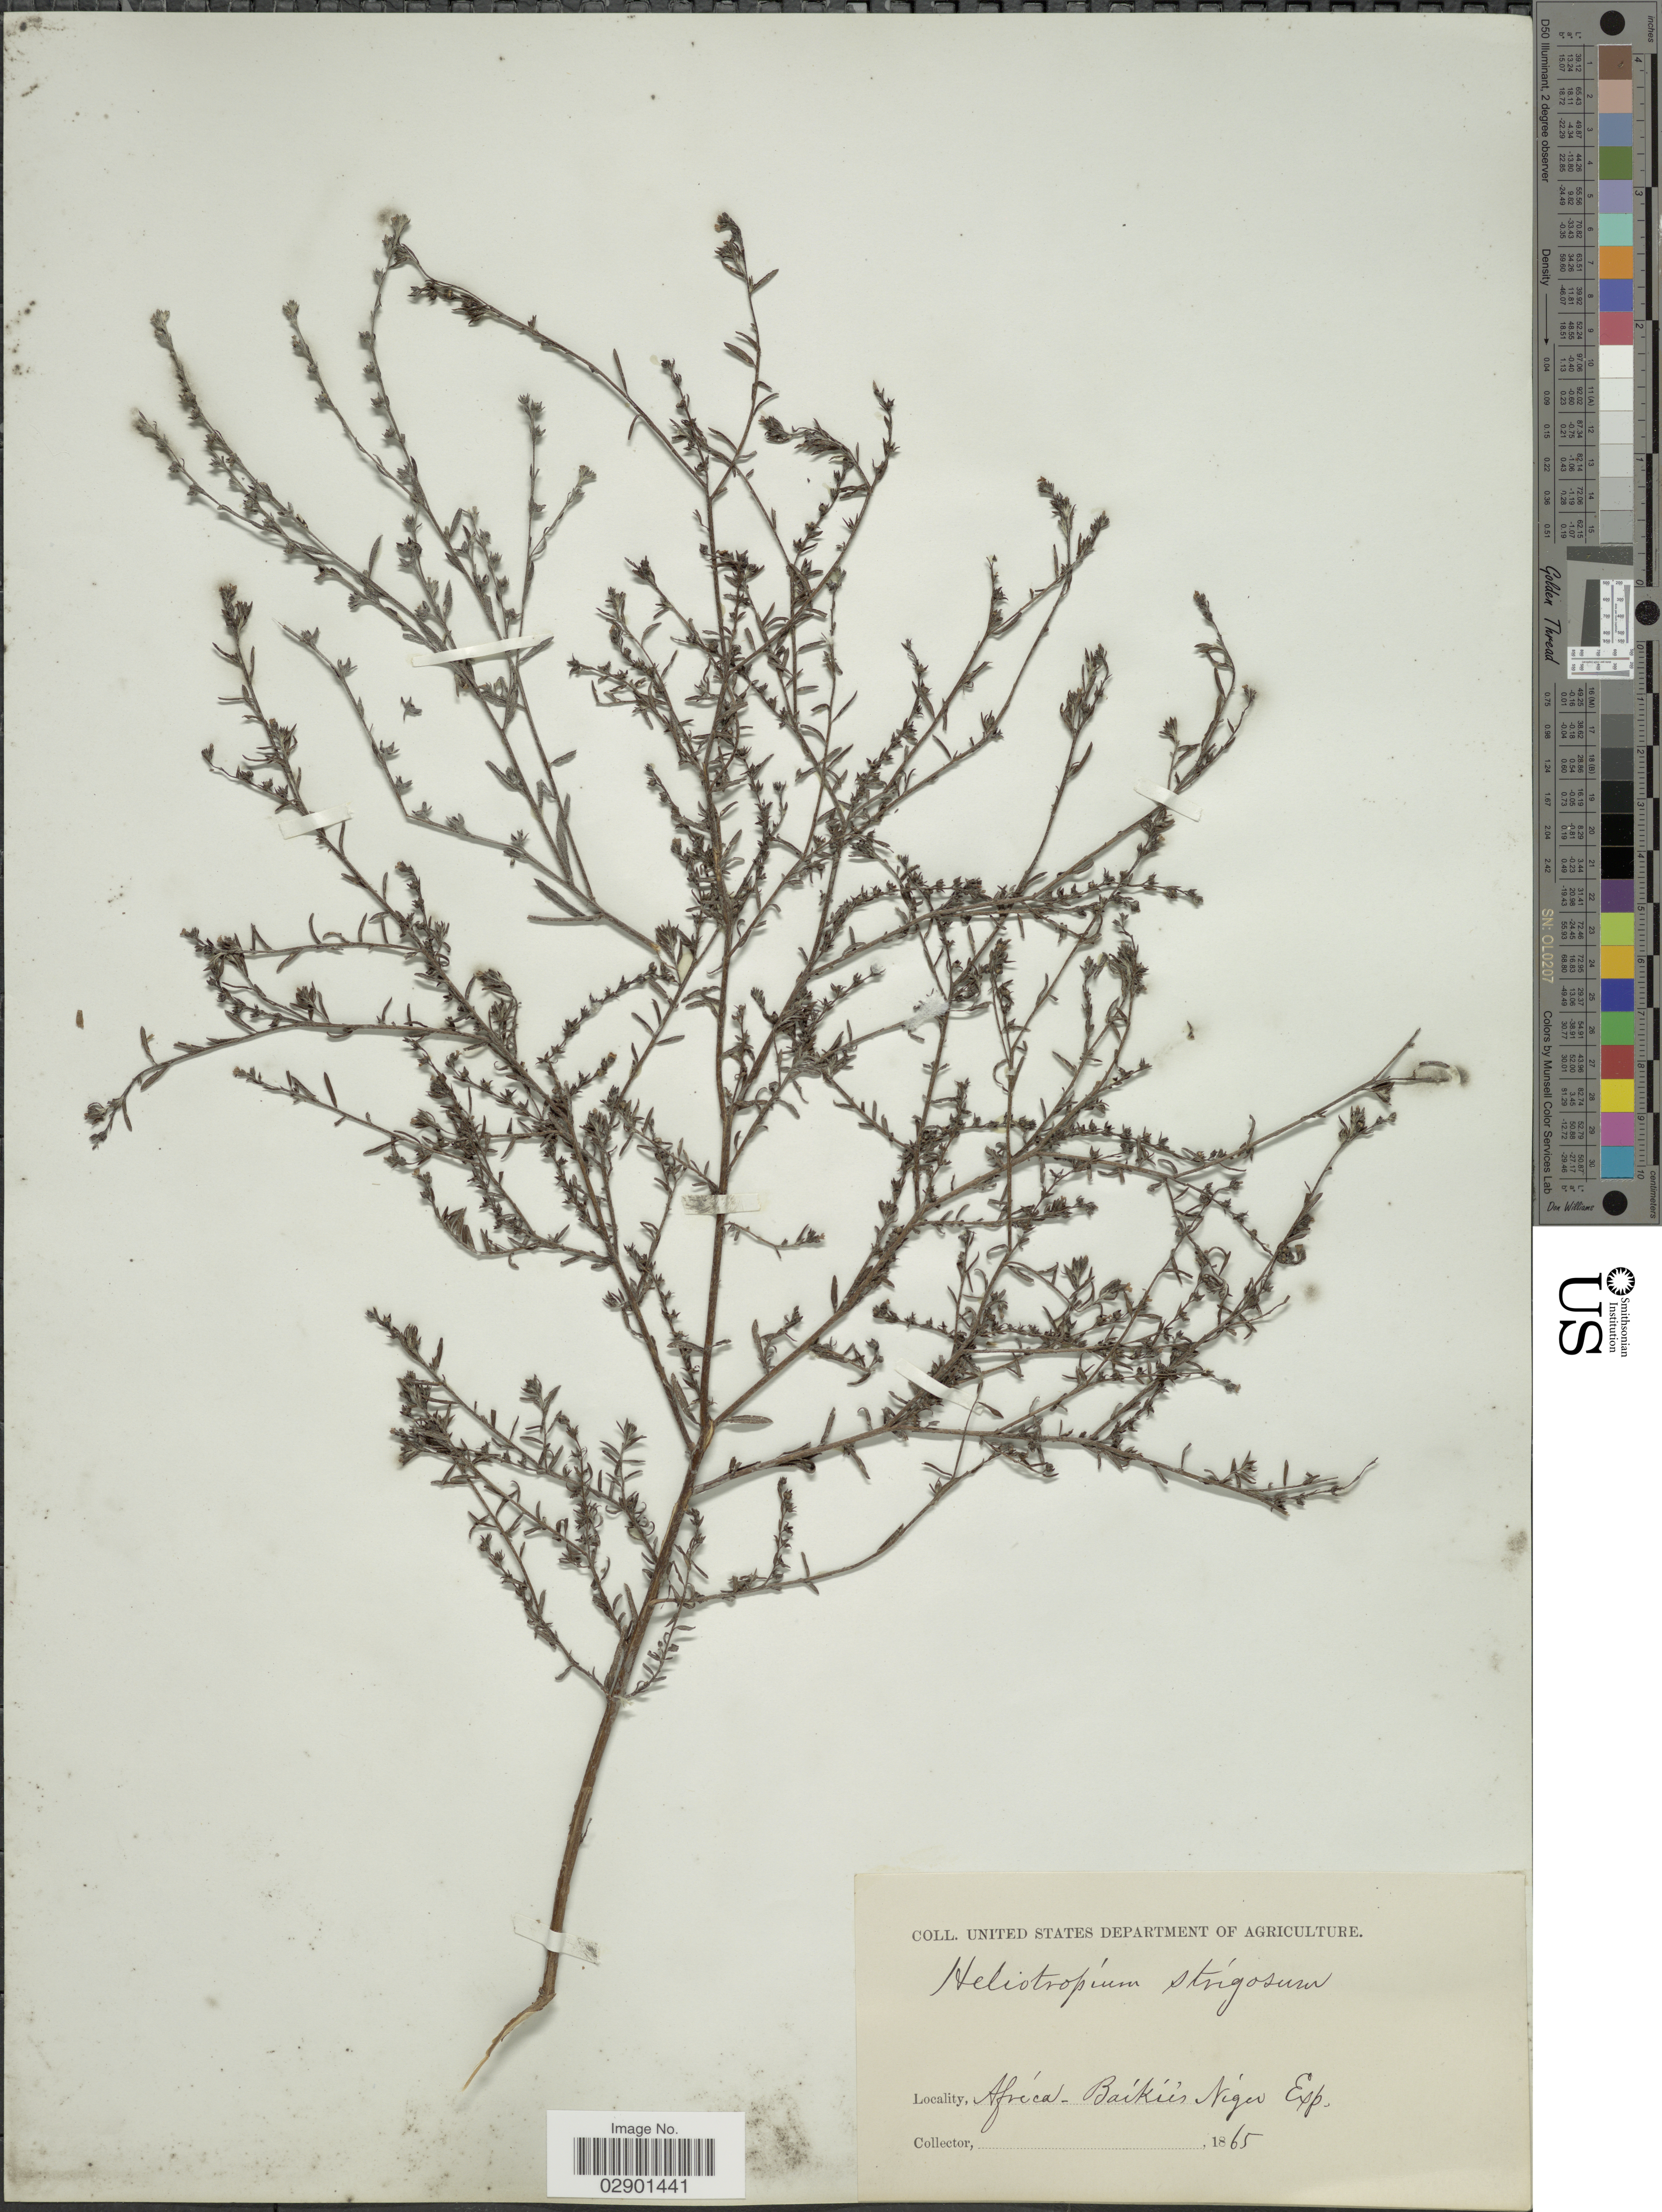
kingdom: Plantae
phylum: Tracheophyta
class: Magnoliopsida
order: Boraginales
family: Heliotropiaceae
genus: Heliotropium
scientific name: Heliotropium strigosum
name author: Willd.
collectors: United States Department of Agriculture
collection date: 1865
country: Nigeria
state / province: Niger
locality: Africa-Baikiés Niger Exp.